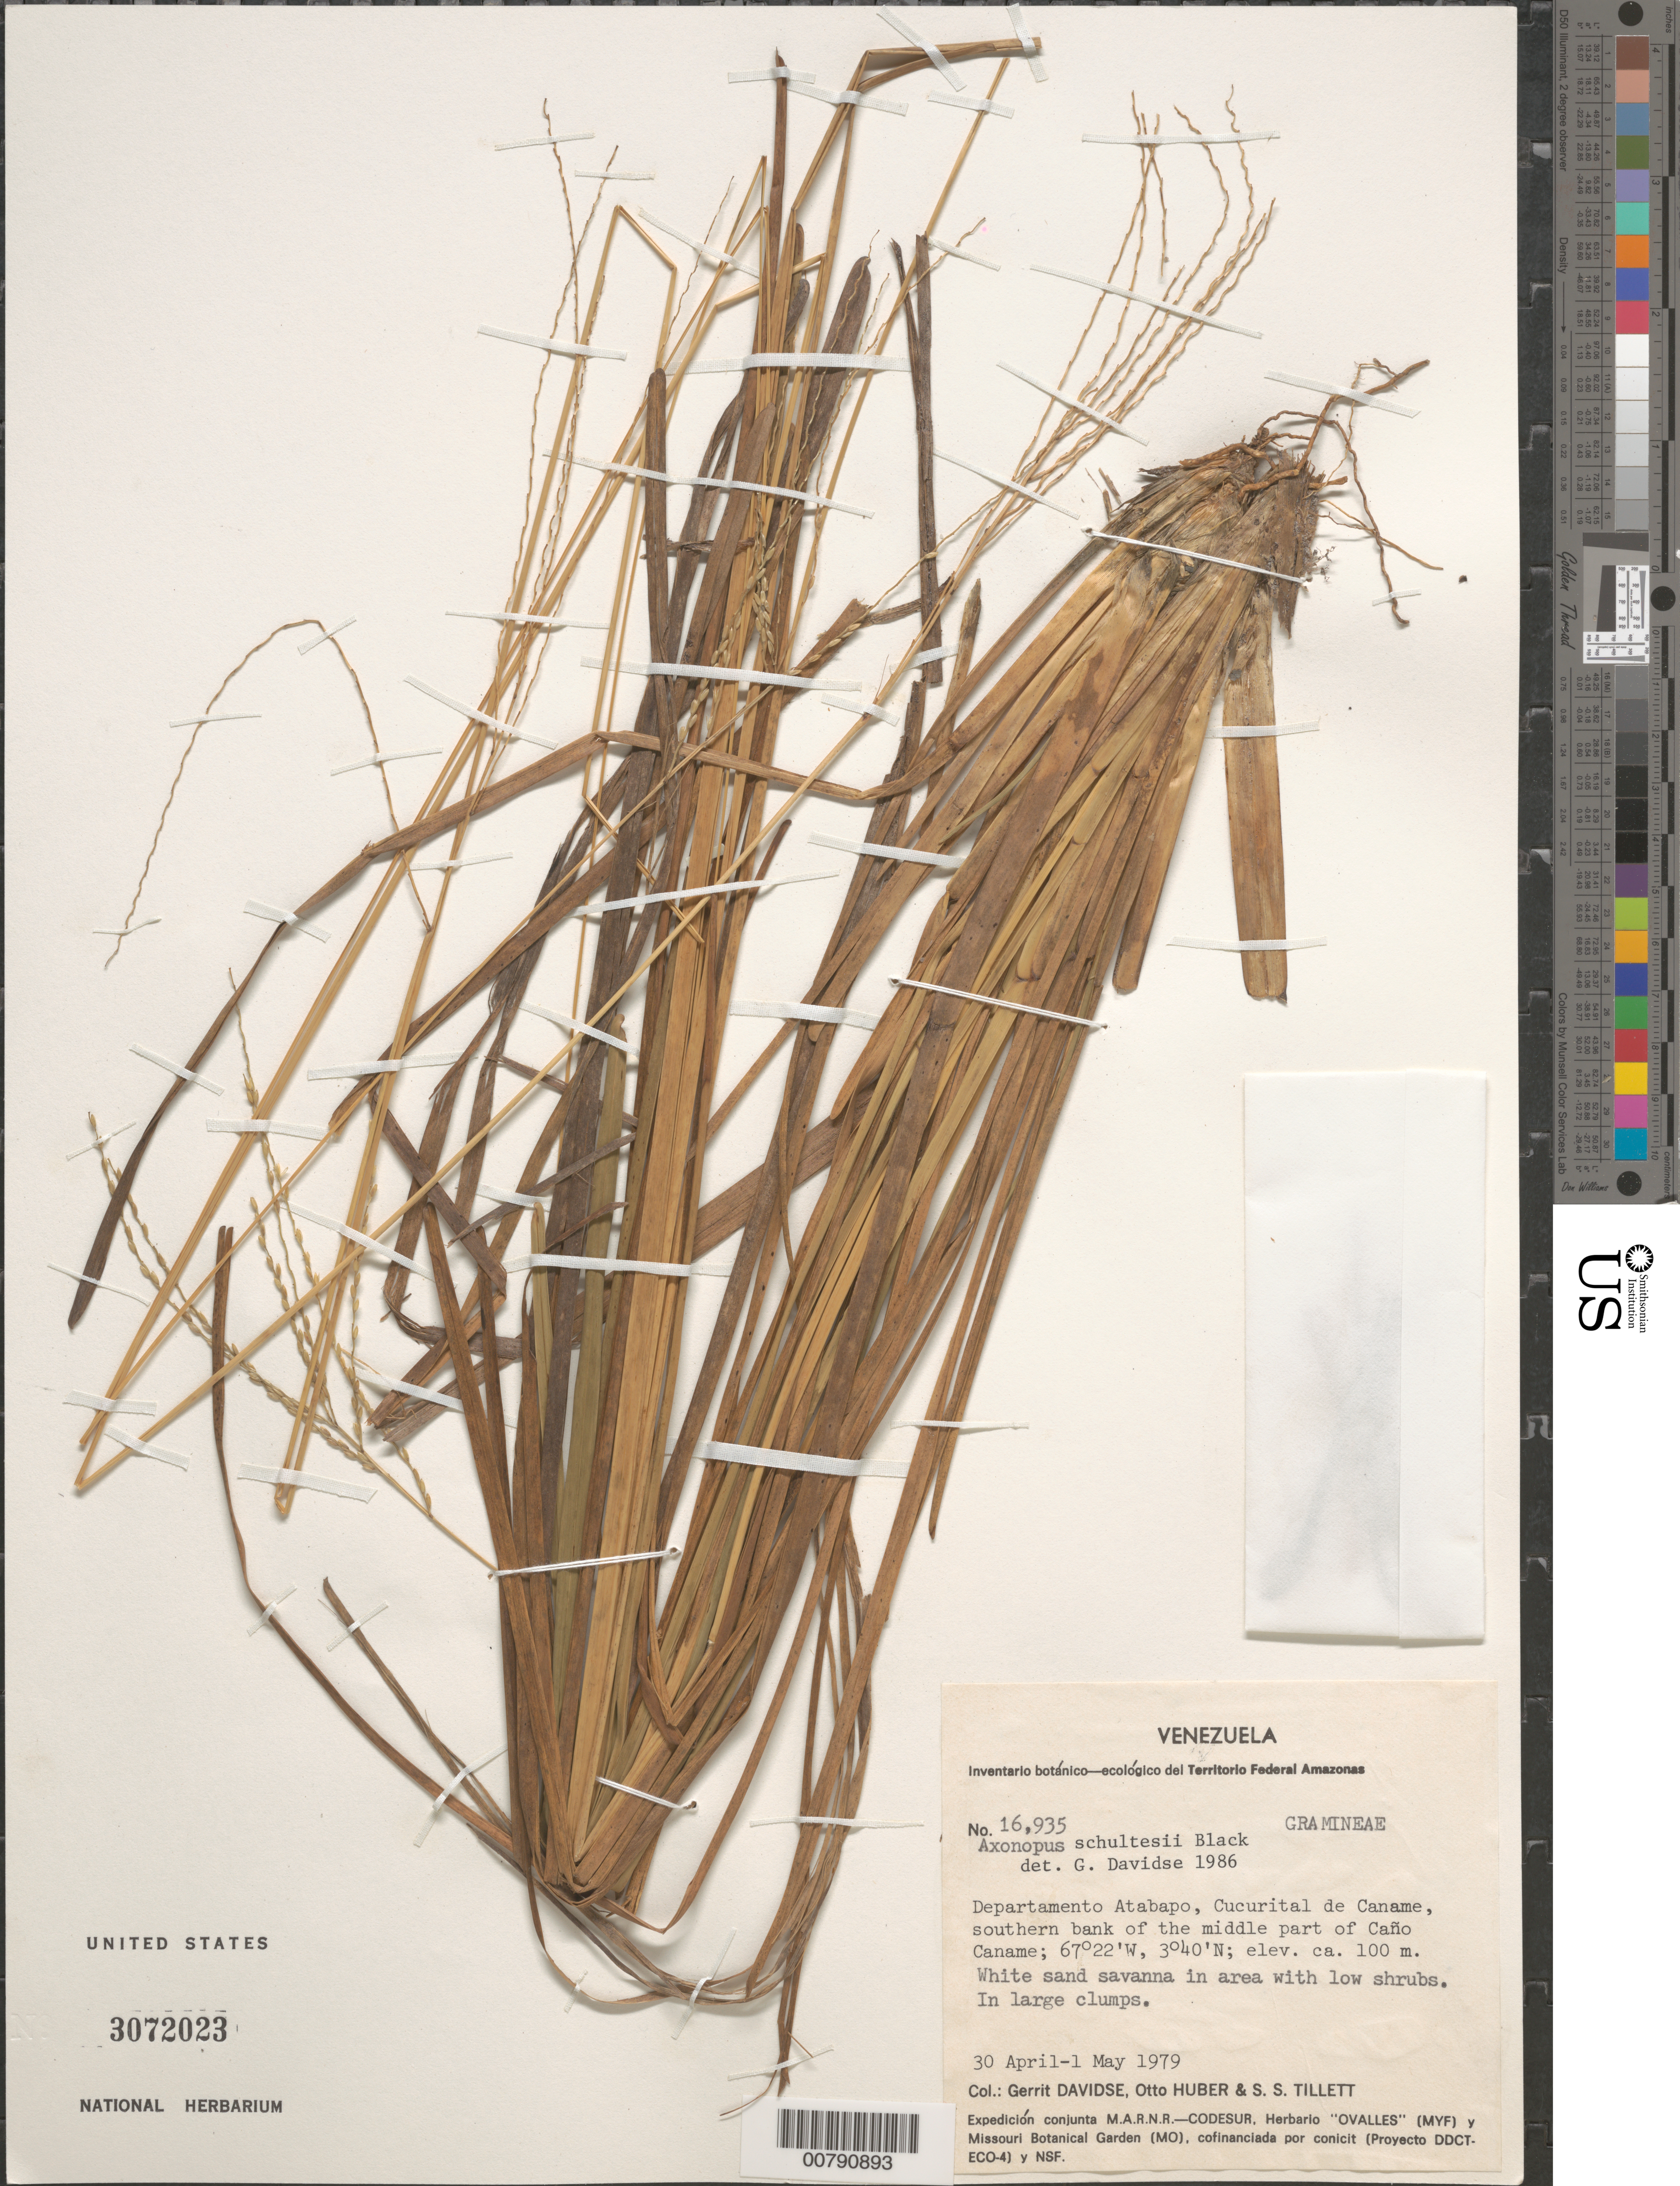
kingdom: Plantae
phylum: Tracheophyta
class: Liliopsida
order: Poales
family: Poaceae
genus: Axonopus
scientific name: Axonopus schultesii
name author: G.A. Black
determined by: Davidse, Gerrit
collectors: G. Davidse, O. Huber & S. S. Tillett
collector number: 16935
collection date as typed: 30-Apr-79 to 1-May-79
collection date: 1979-04-30/1979-05-01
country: Venezuela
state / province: Amazonas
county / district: Atabapo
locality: Cucurital de Caname, southern bank of the middle part of Caño Caname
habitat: White sand savanna in area with low shrubs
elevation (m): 100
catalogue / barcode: US 3072023